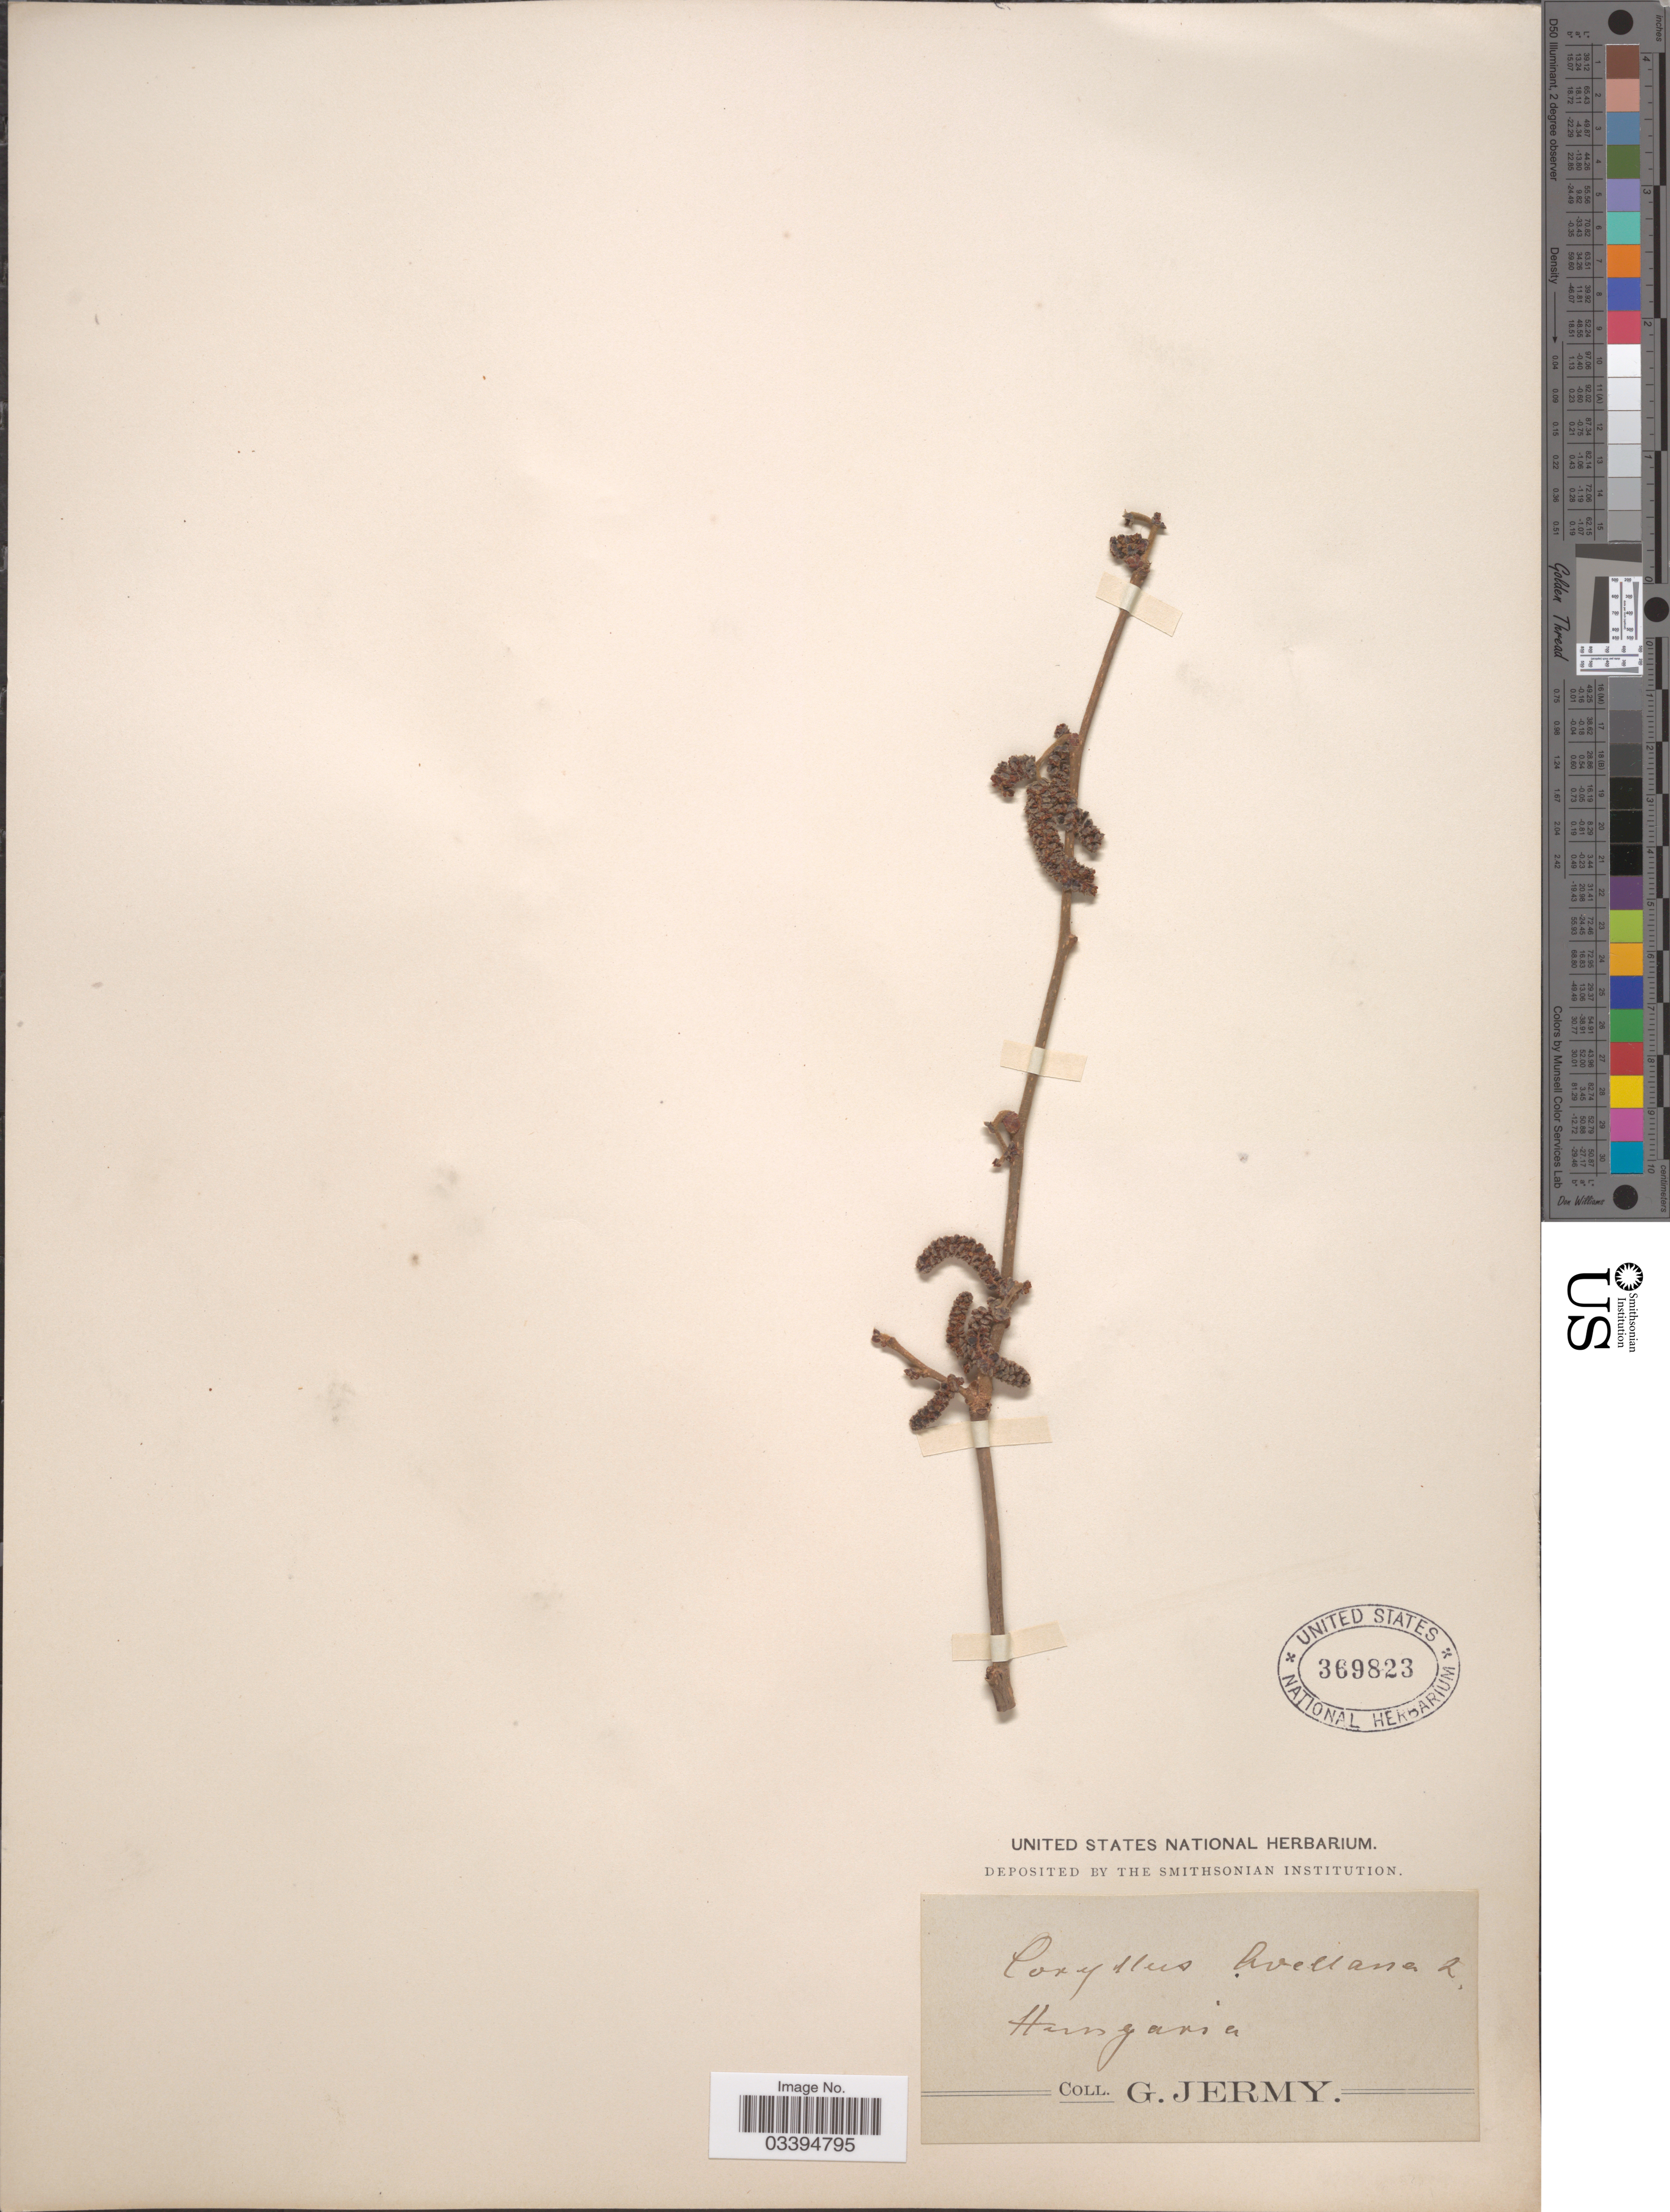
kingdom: Plantae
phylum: Tracheophyta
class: Magnoliopsida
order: Fagales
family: Betulaceae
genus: Corylus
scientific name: Corylus avellana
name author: L.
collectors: G. Jermy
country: Hungary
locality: Hungaria.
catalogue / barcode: US 369823